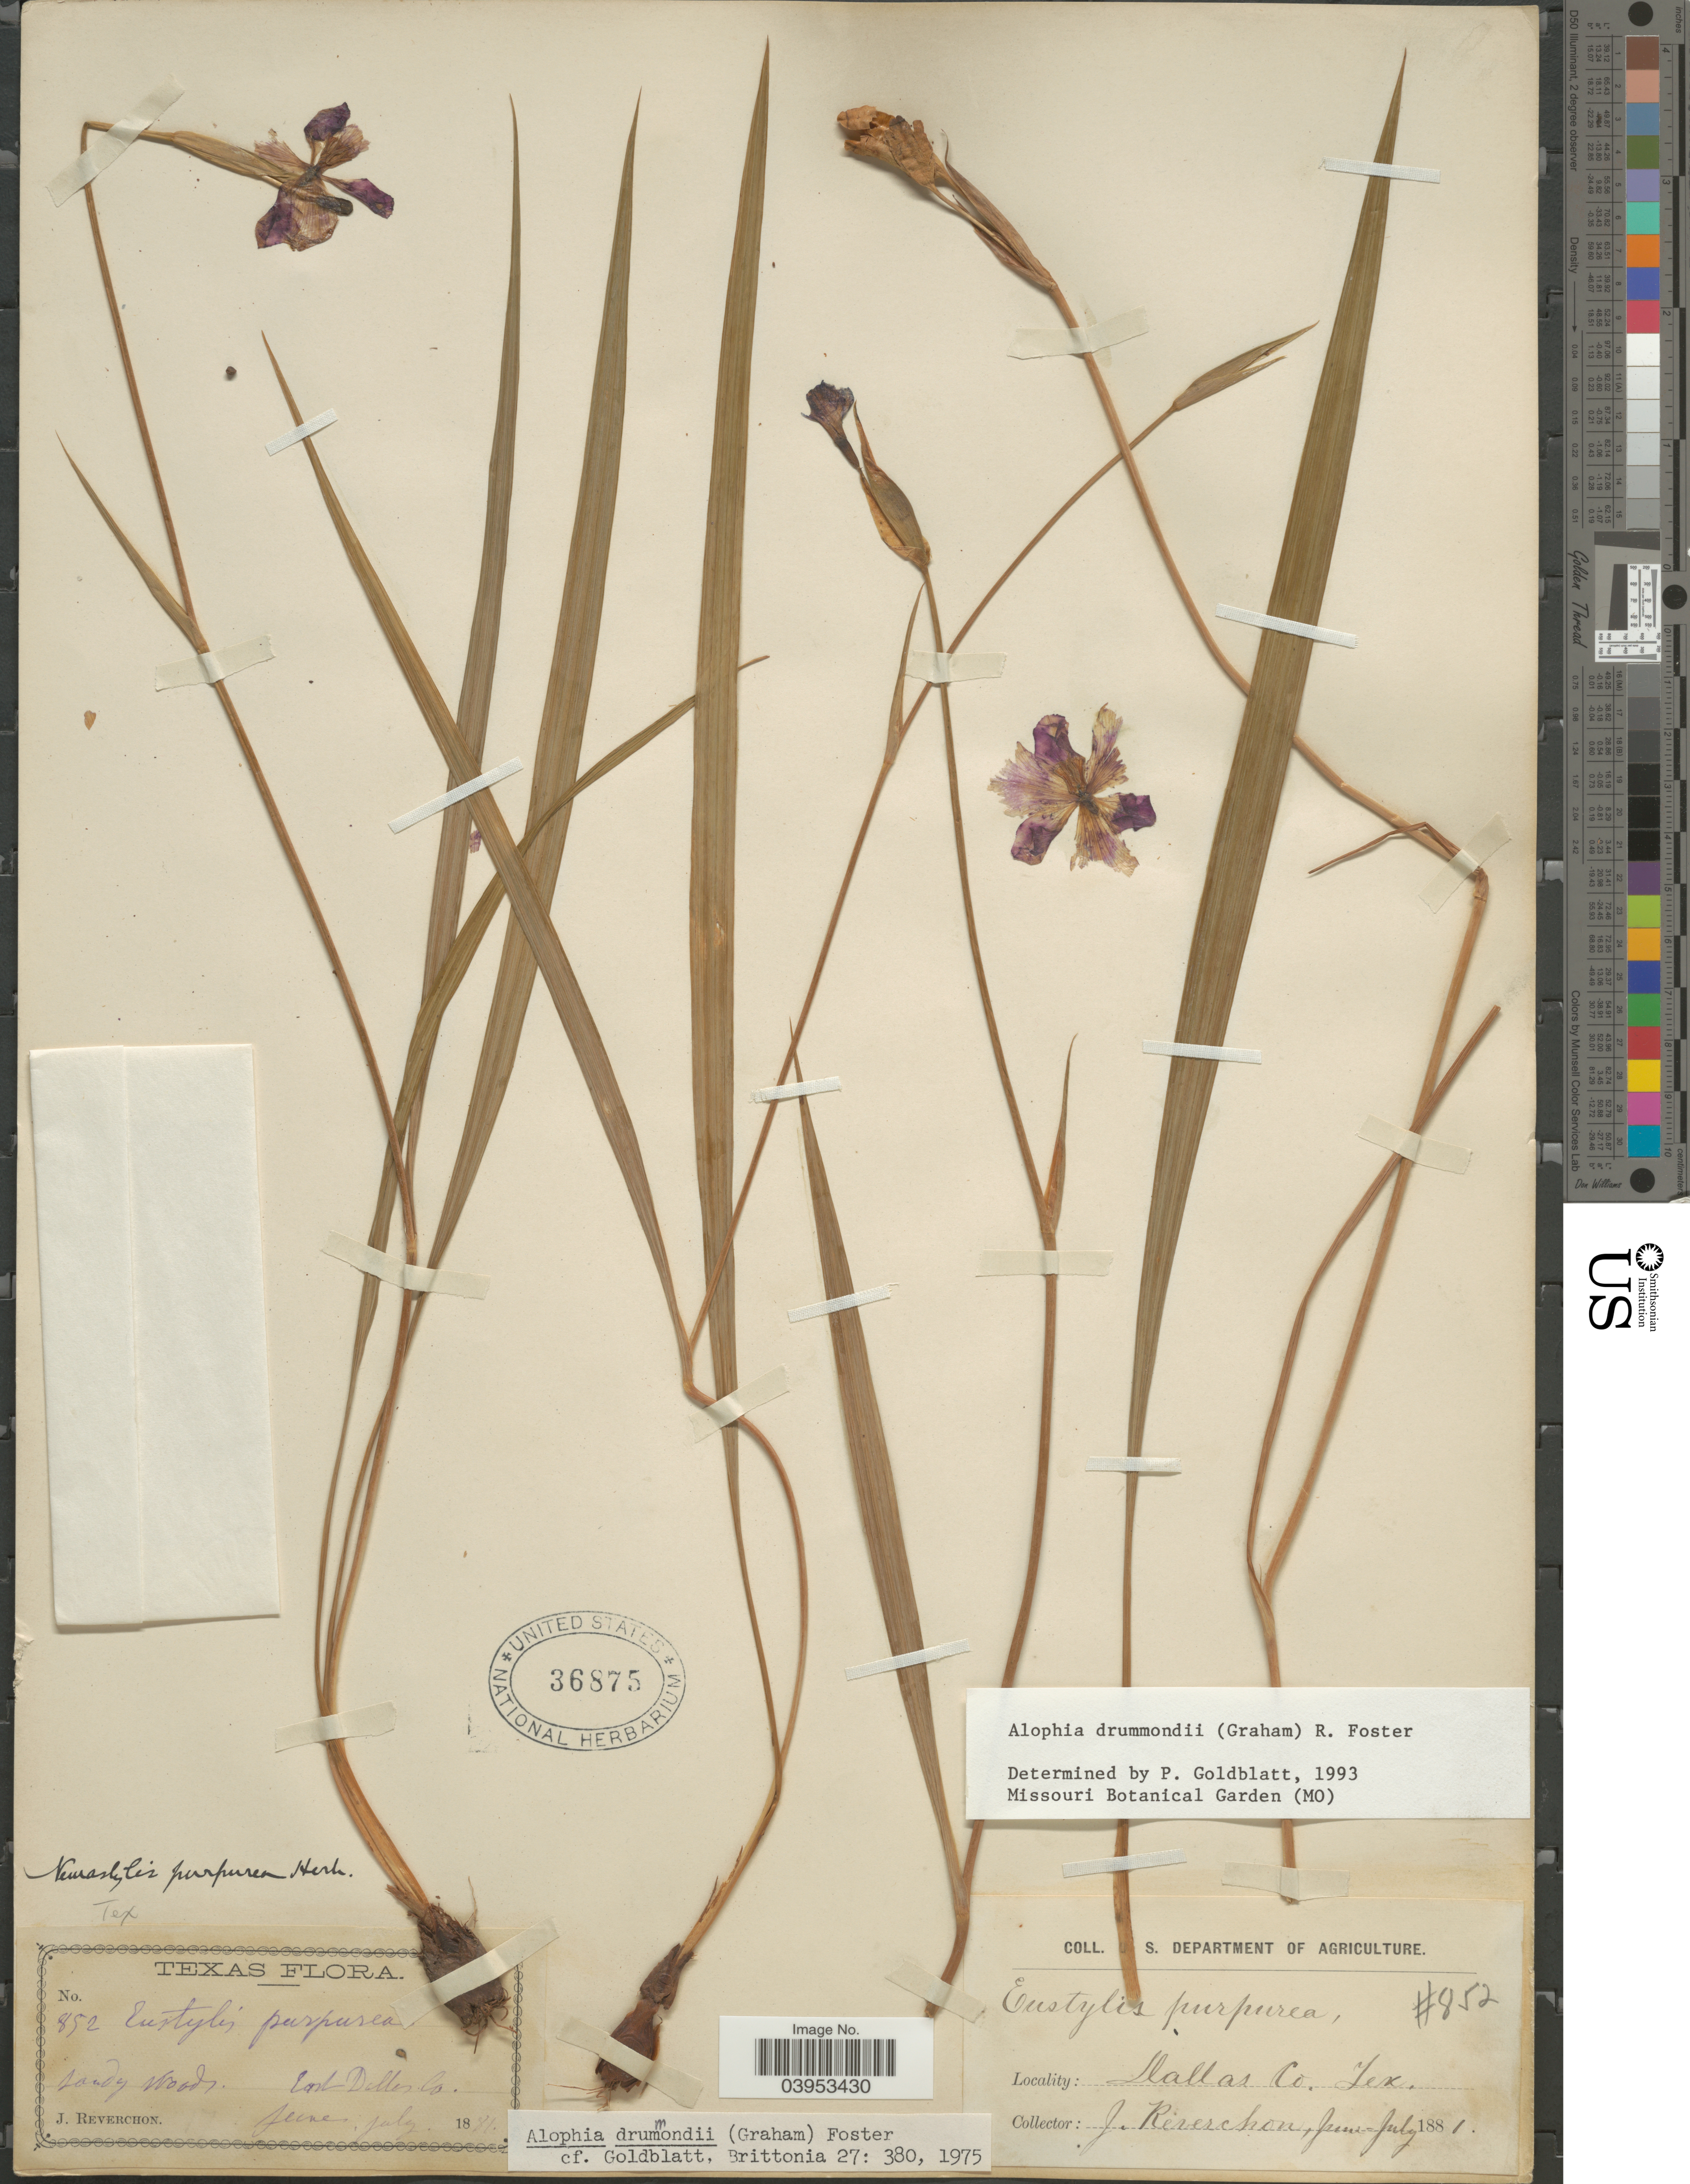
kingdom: Plantae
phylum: Tracheophyta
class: Liliopsida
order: Asparagales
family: Iridaceae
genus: Alophia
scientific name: Alophia drummondii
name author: (Graham) R.C. Foster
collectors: J. Reverchon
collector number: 852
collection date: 1881-06/1881-07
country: United States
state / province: Texas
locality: East Dallas Co.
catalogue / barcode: US 36875